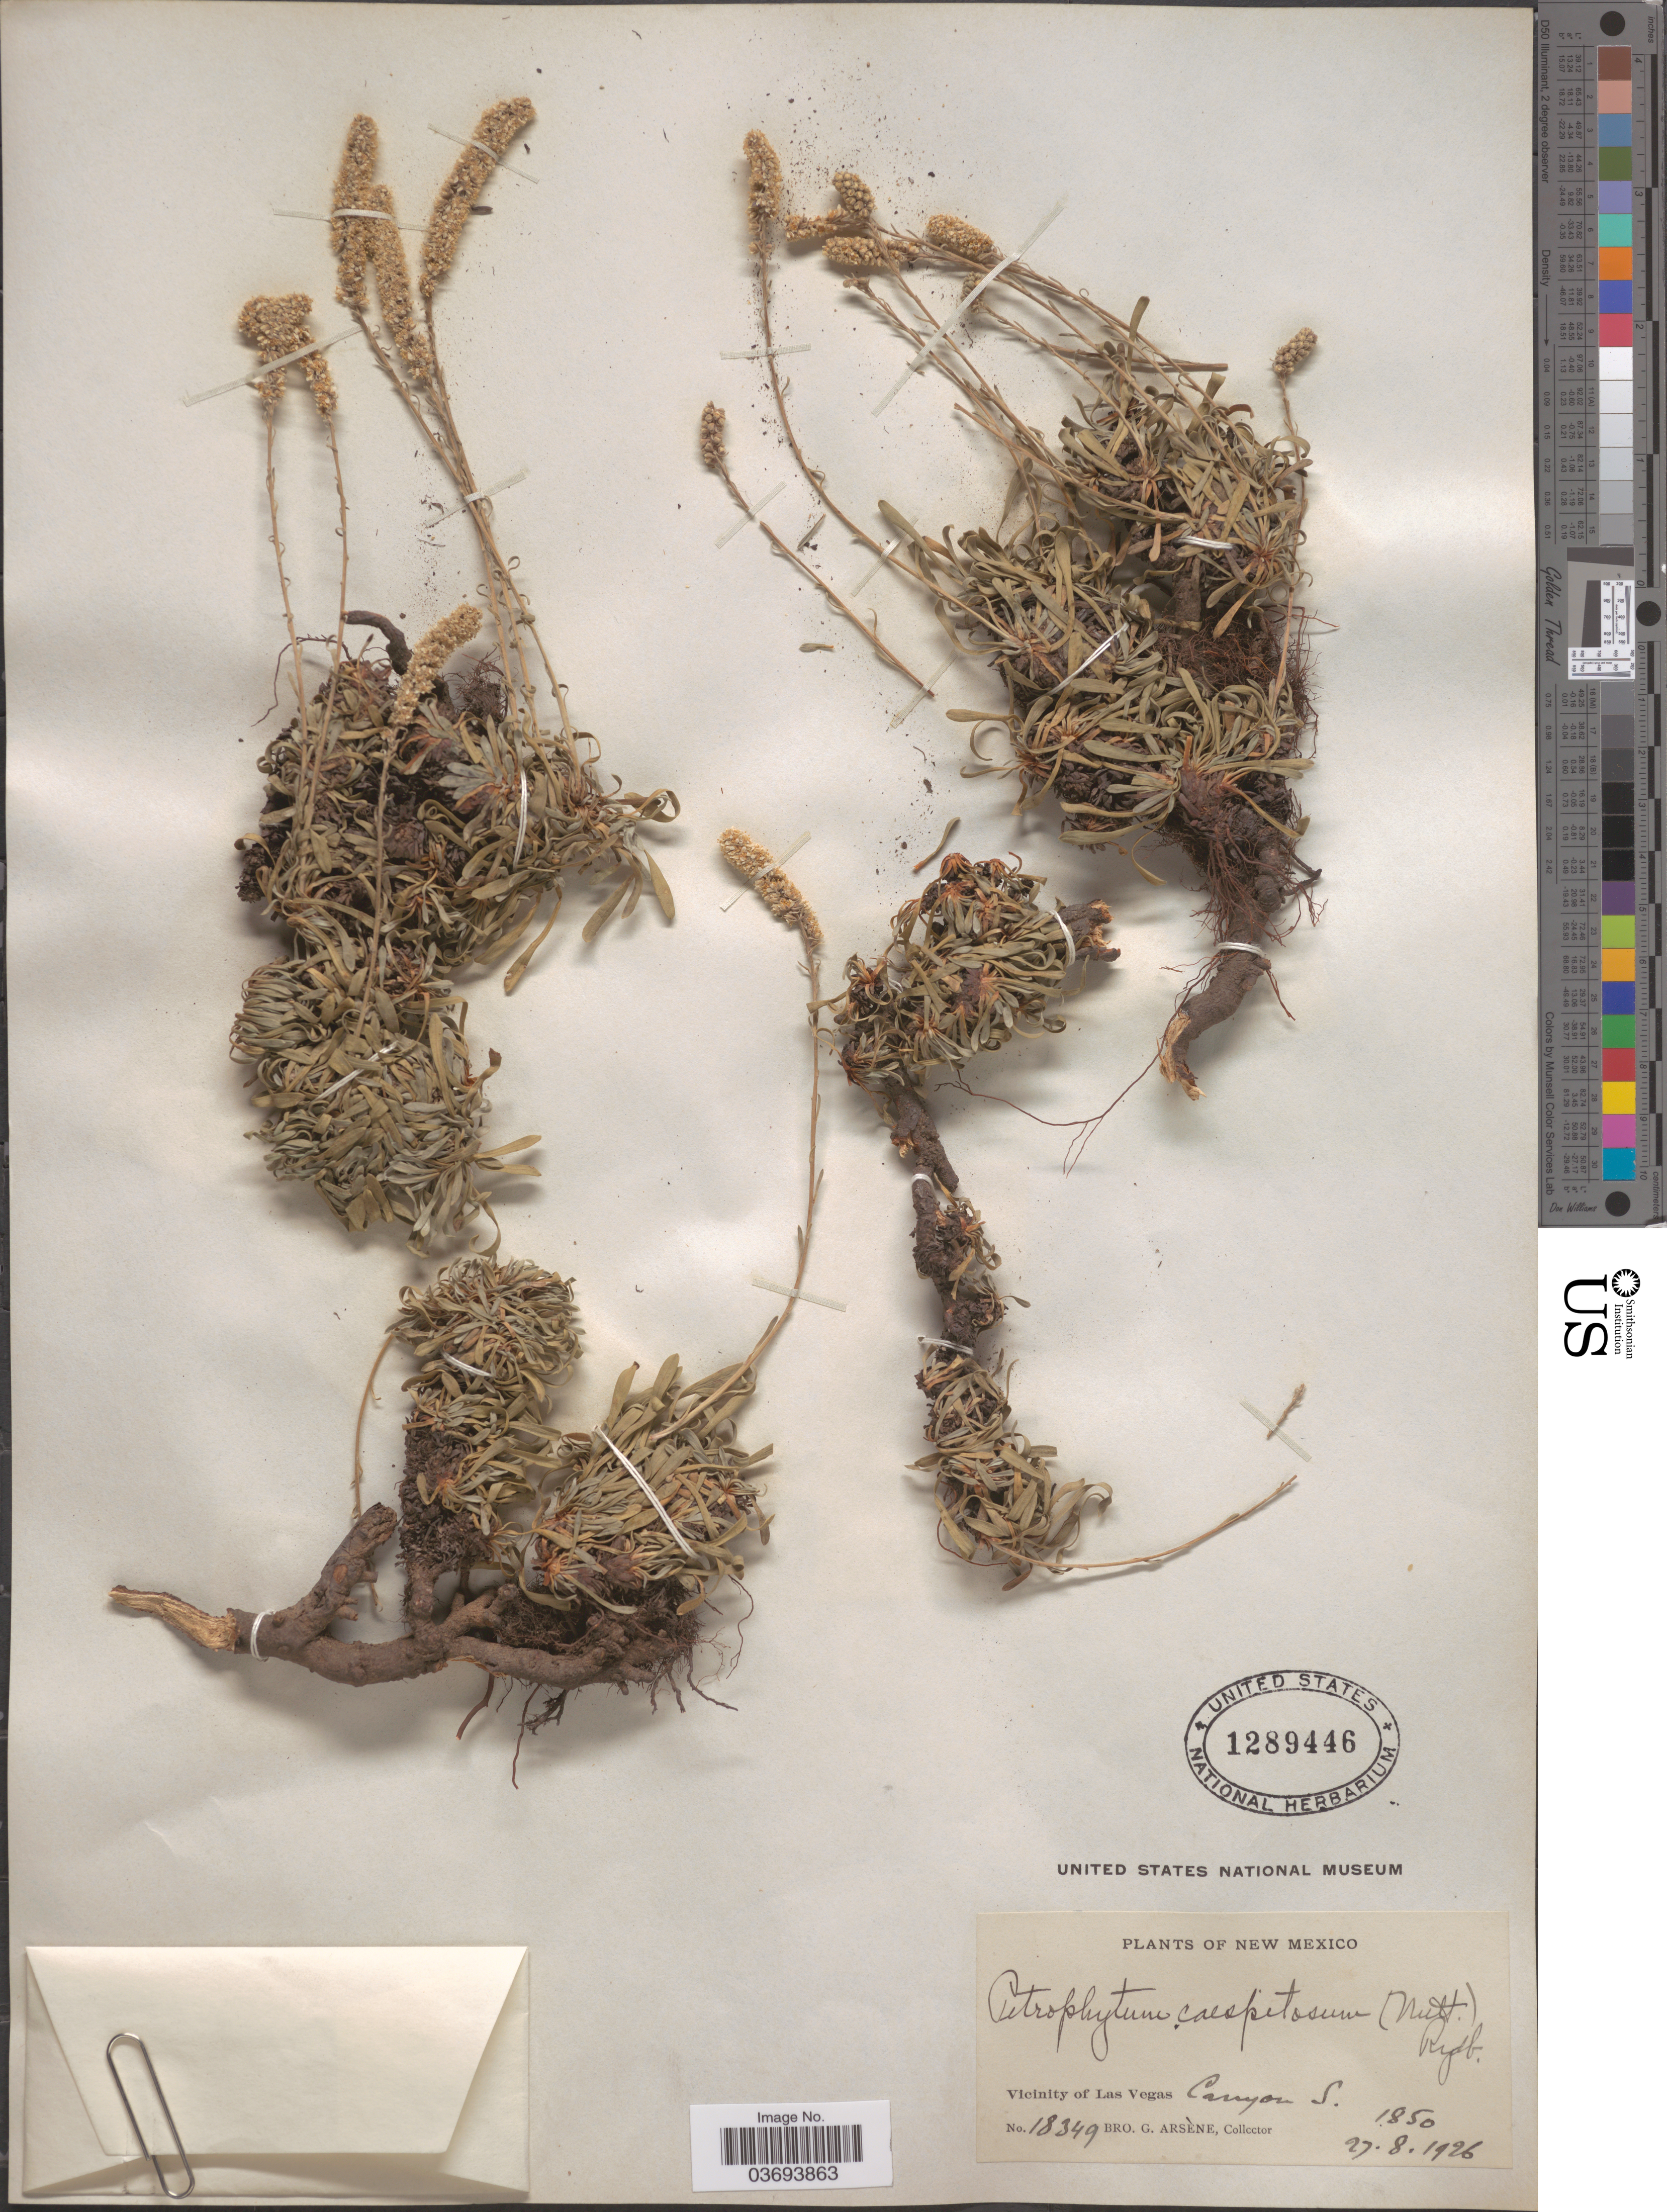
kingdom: Plantae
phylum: Tracheophyta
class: Magnoliopsida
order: Rosales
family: Rosaceae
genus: Petrophytum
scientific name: Petrophytum caespitosum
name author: (Nutt.) Rydb.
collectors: Bro. G. Arsène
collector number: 18349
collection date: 1926-08-27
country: United States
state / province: New Mexico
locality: Vicinity of Las Vegas Canyon S.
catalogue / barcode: US 1289446